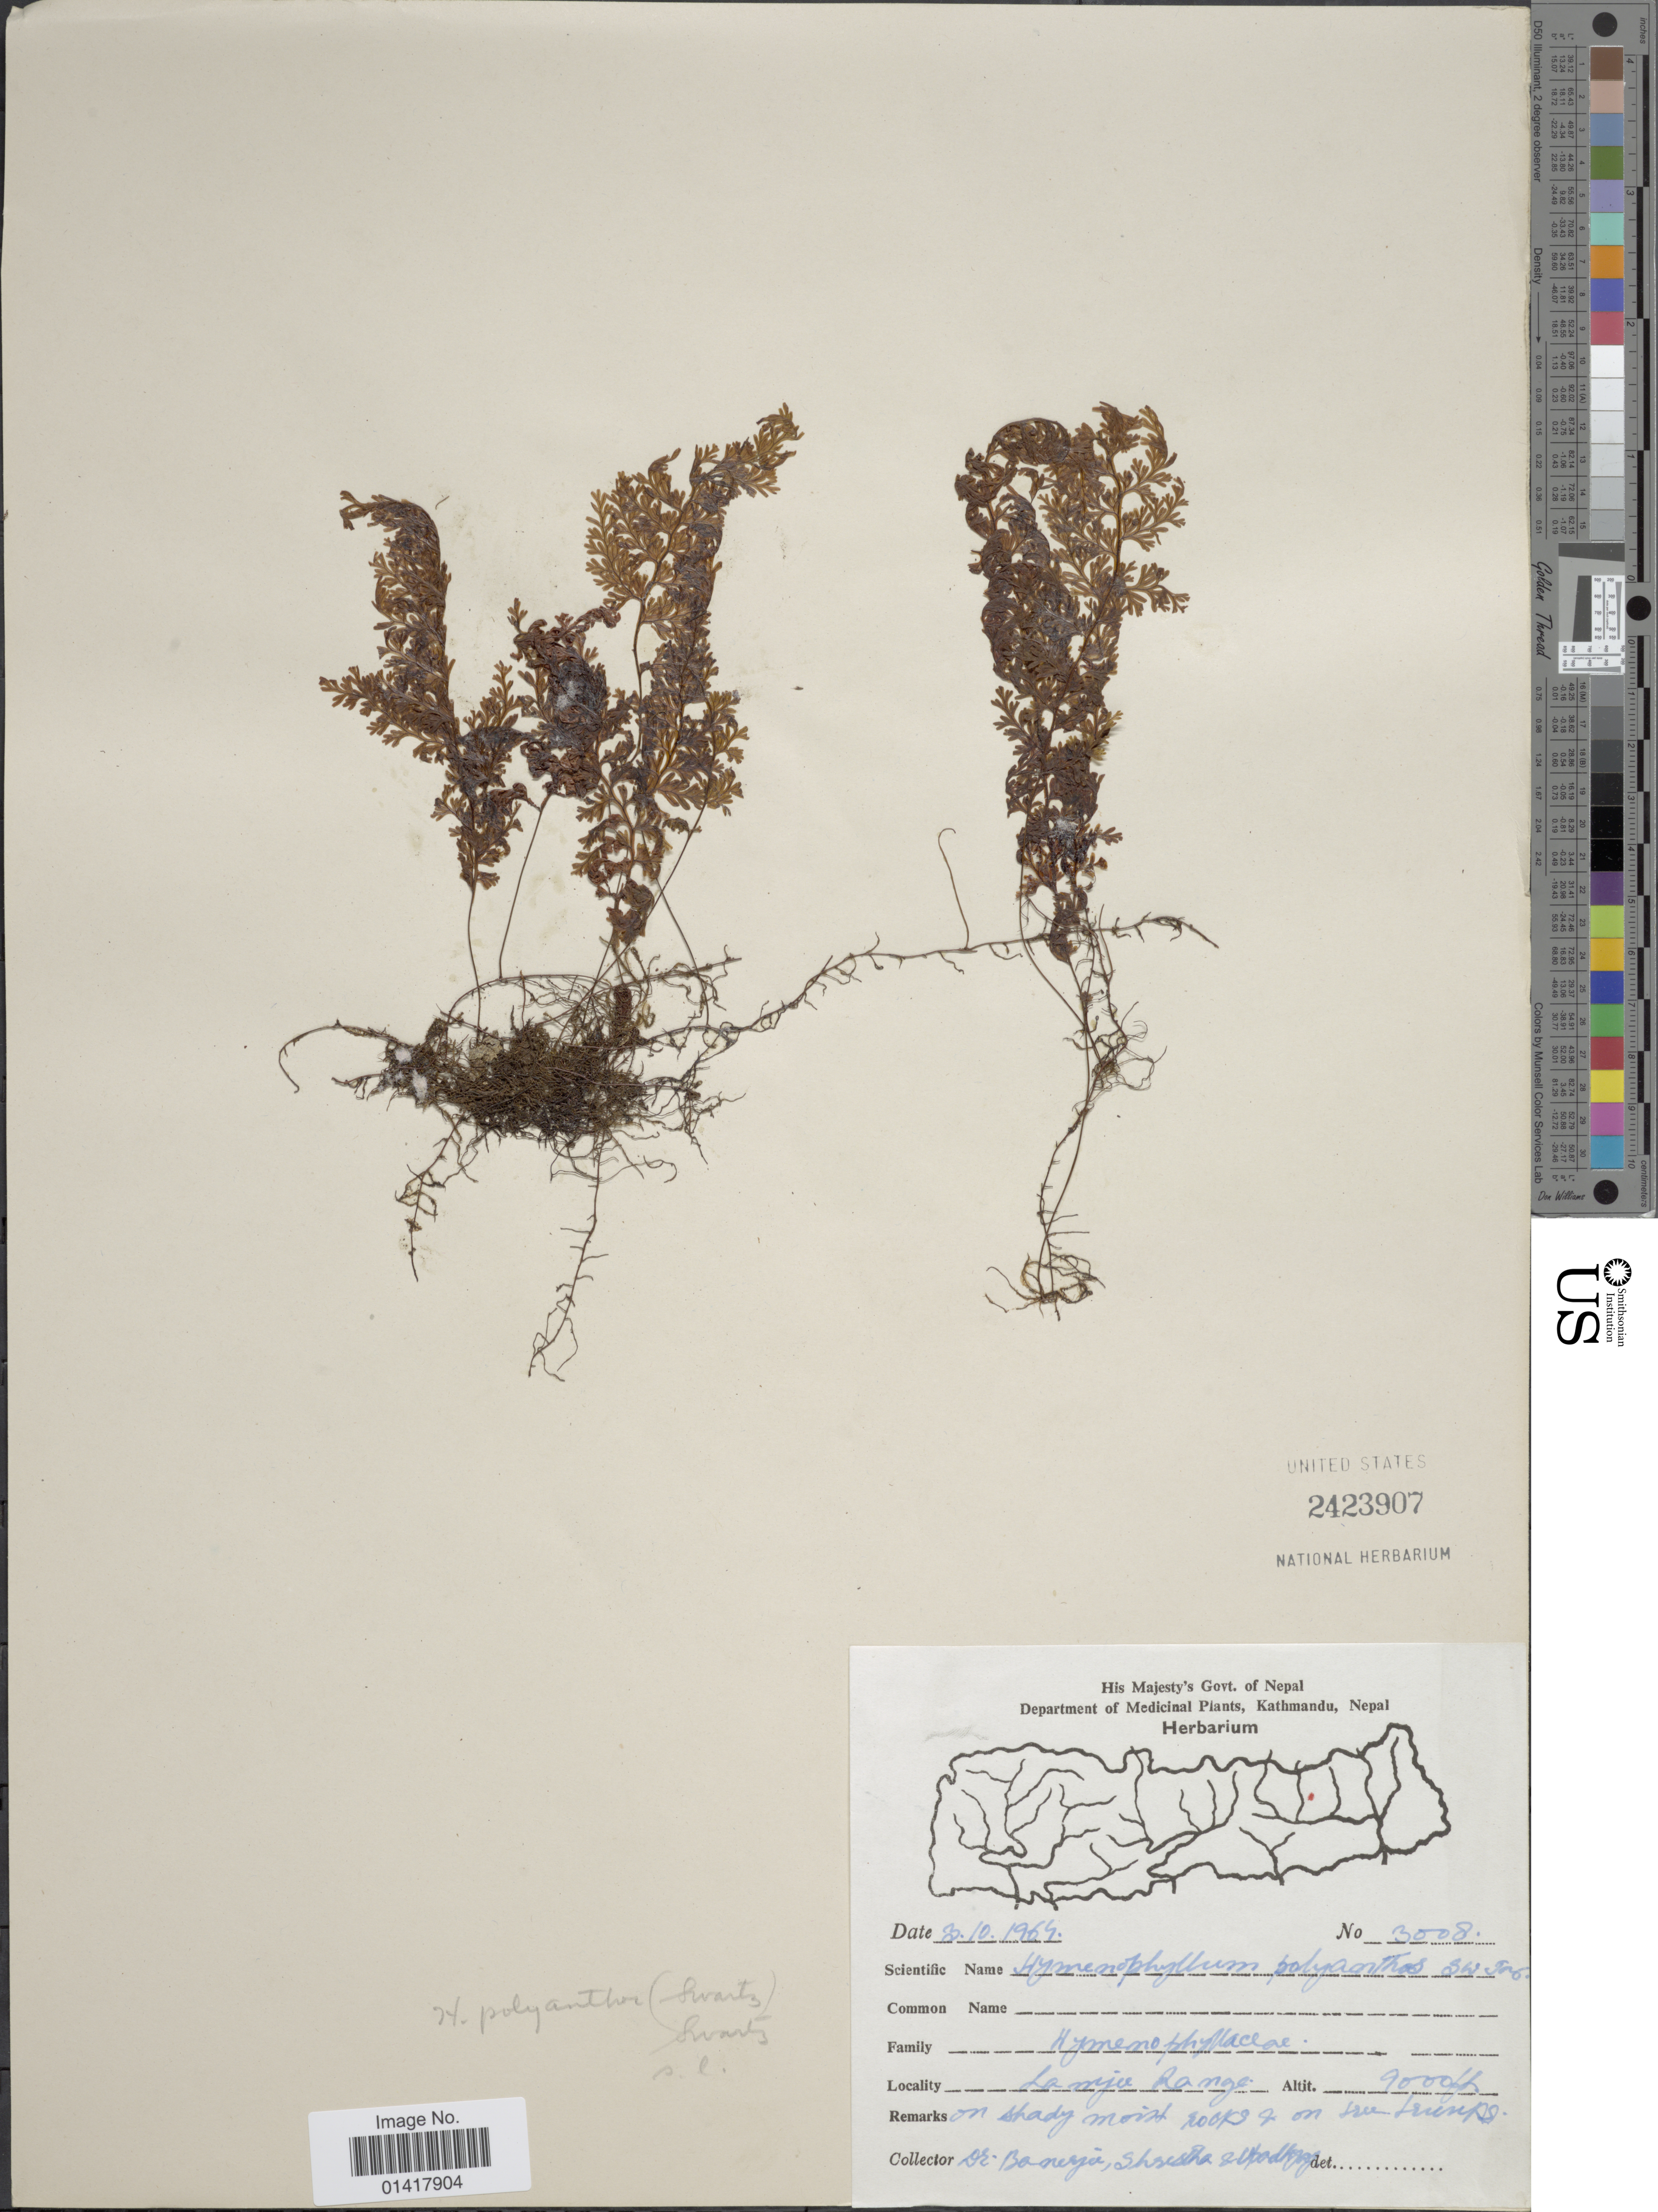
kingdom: Plantae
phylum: Tracheophyta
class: Polypodiopsida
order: Hymenophyllales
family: Hymenophyllaceae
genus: Hymenophyllum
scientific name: Hymenophyllum polyanthos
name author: (Sw.) Sw.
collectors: -. Banerjee, -. Shrestha & Upadhyay, --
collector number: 3008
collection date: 1964-10-20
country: Nepal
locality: Kathmandu. lamju Range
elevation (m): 2743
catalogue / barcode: US 2423907